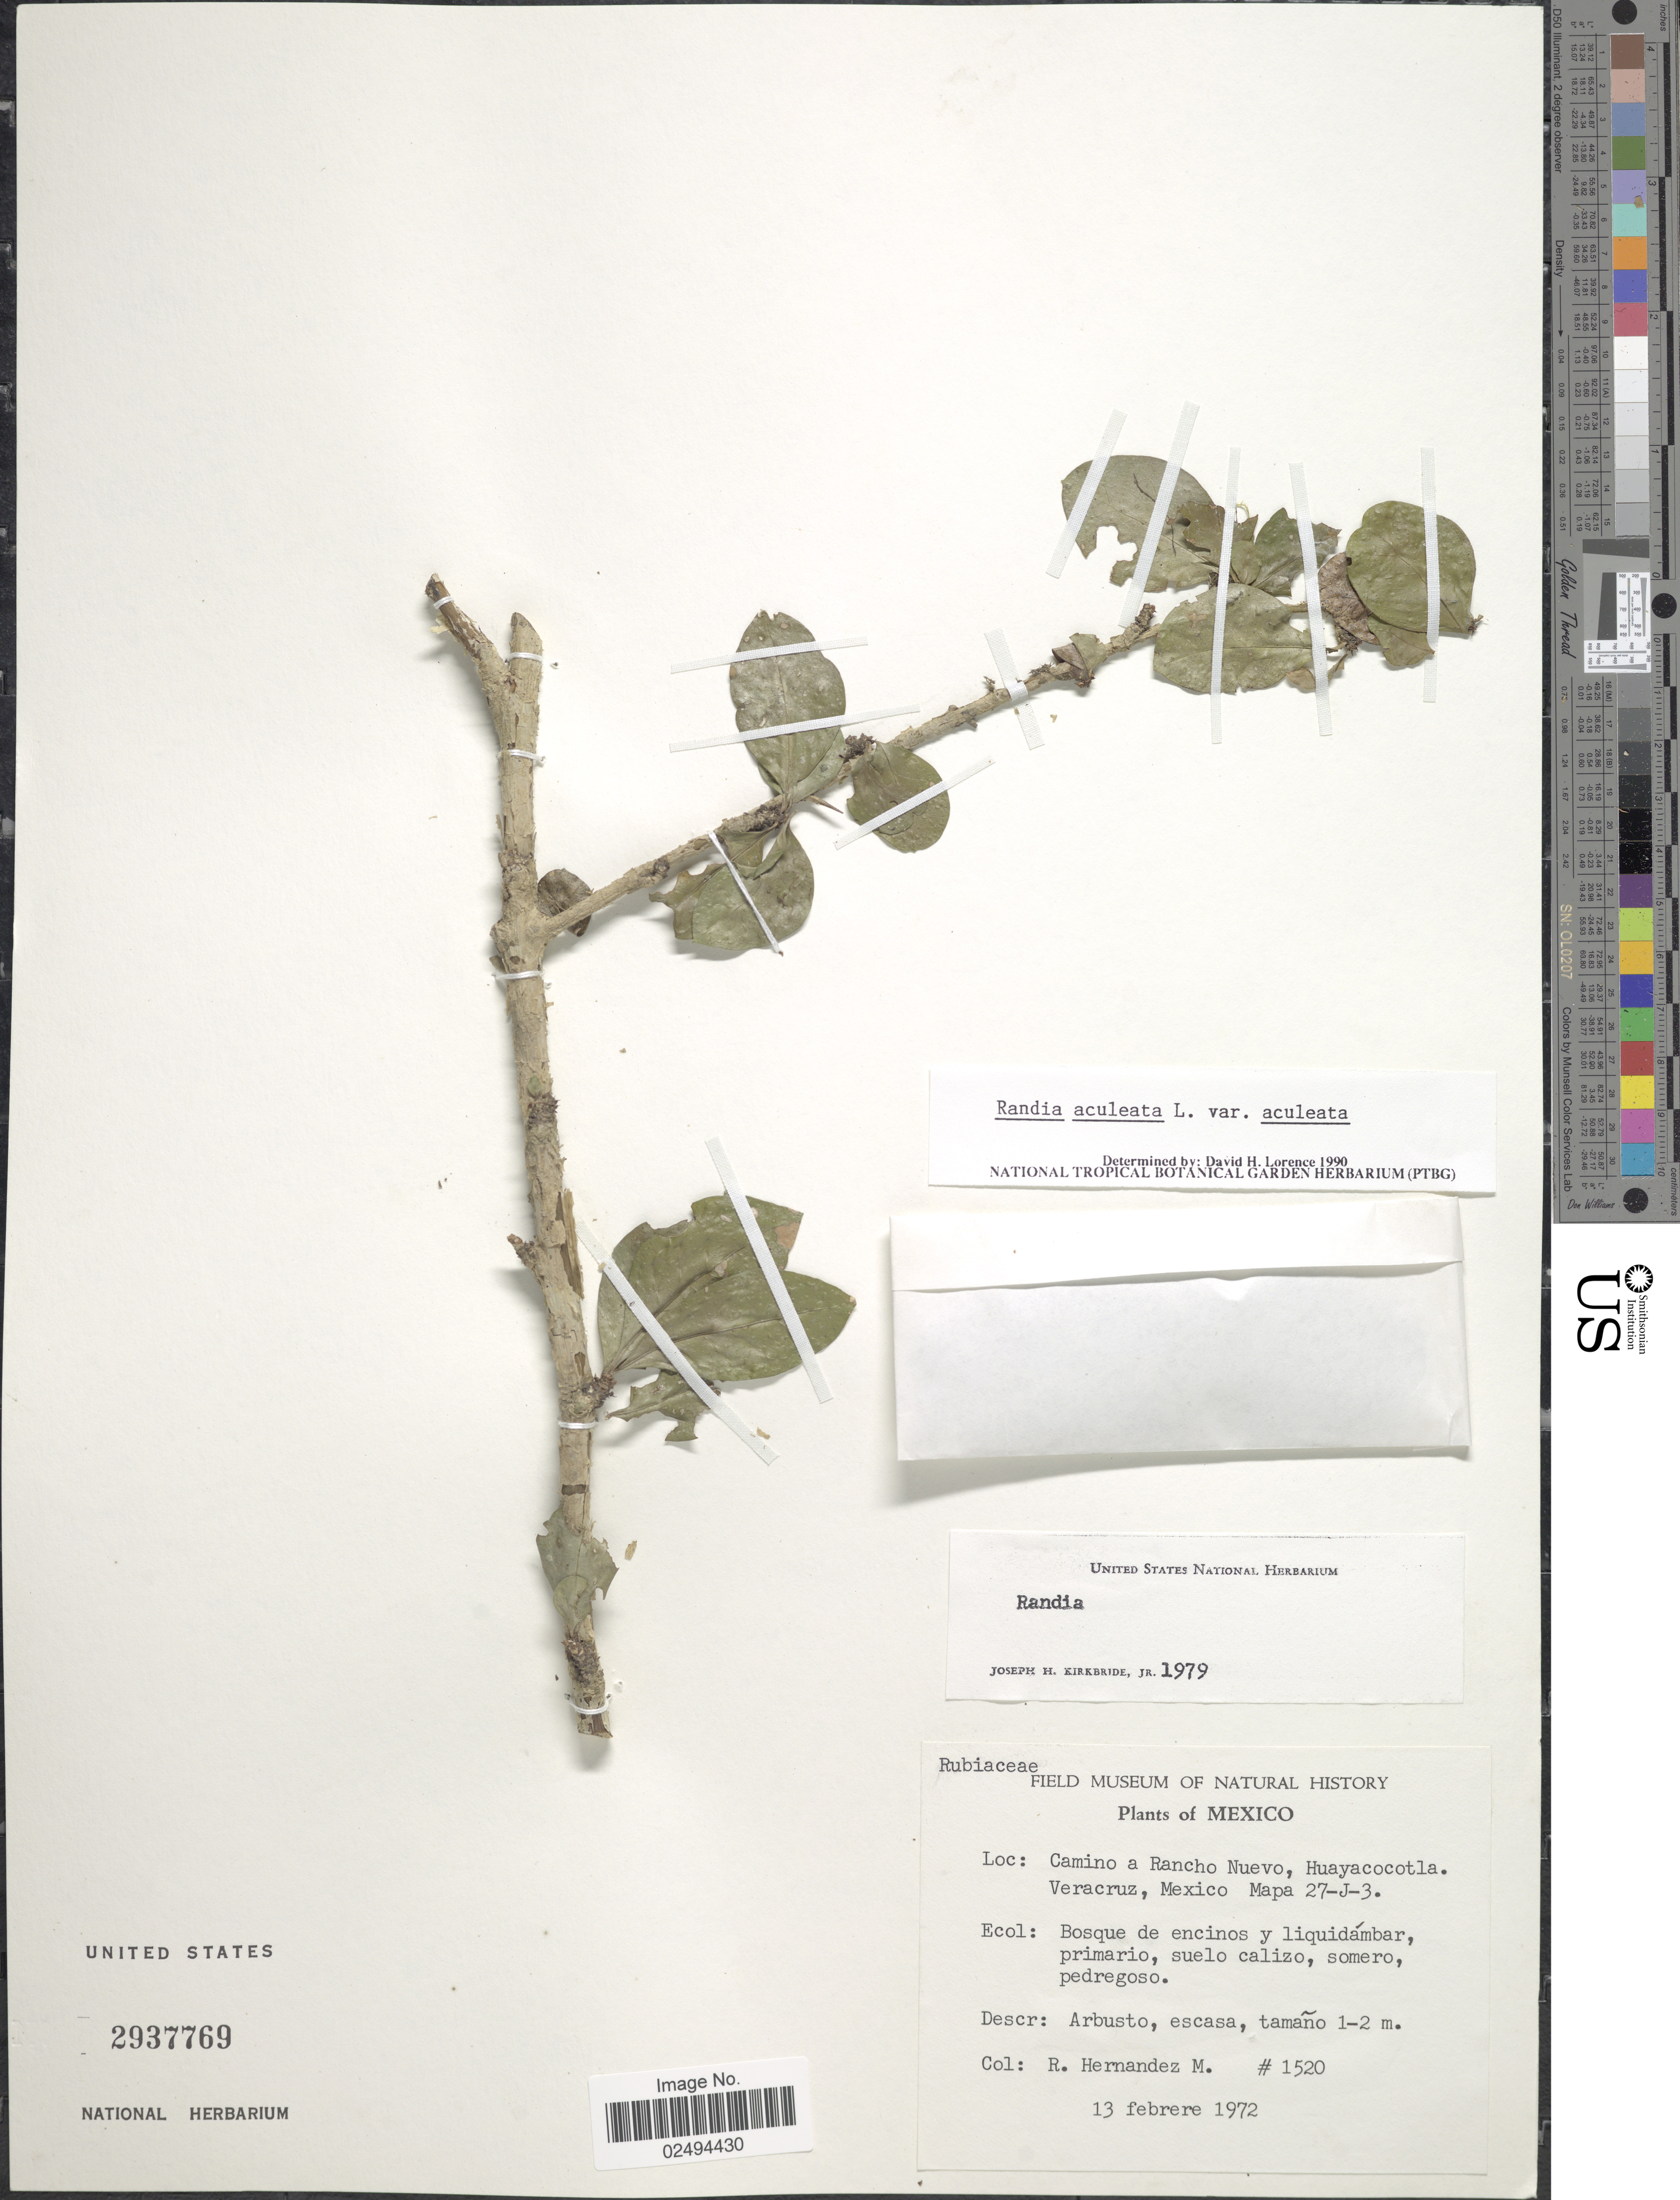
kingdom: Plantae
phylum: Tracheophyta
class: Magnoliopsida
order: Gentianales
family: Rubiaceae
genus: Randia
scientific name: Randia aculeata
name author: L.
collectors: R. Hernández M.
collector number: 1520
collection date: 1972-02-13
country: Mexico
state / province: Veracruz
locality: Camino a Rancho Nuevo, Huayacocotla. Veracruz. Mapa 27-J-3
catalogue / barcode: US 2937769